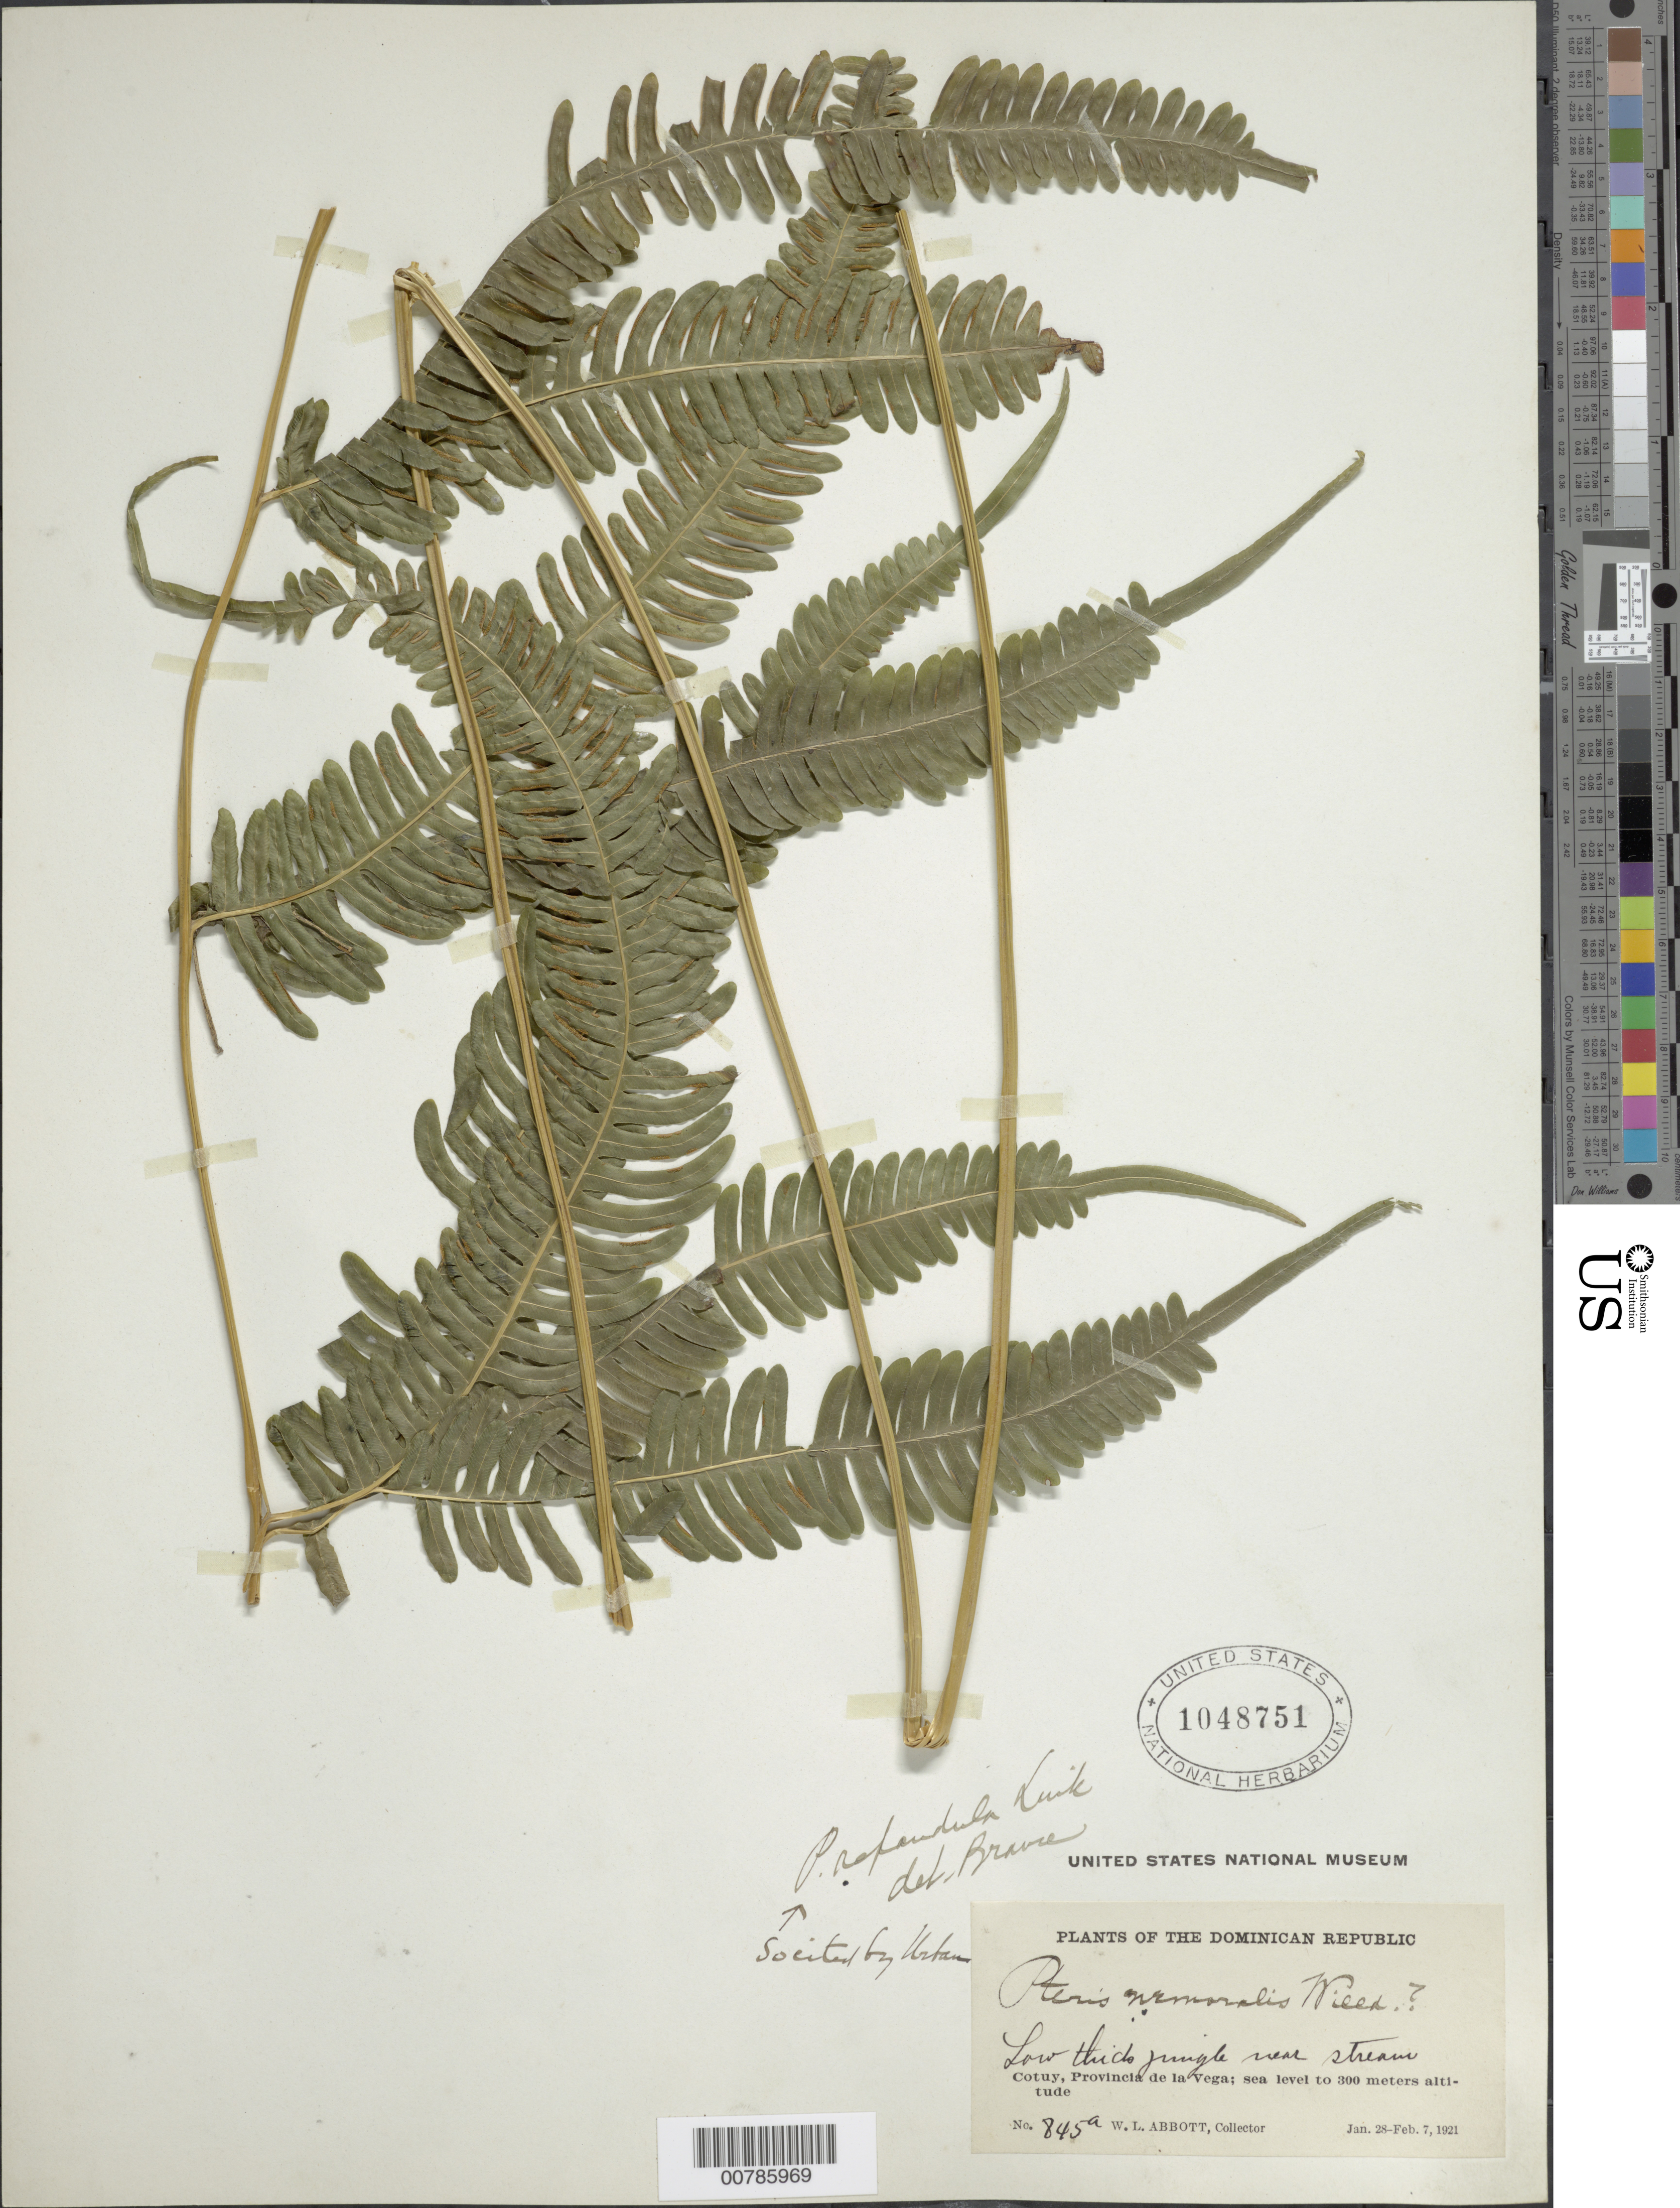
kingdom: Plantae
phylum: Tracheophyta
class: Polypodiopsida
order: Polypodiales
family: Pteridaceae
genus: Pteris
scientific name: Pteris quadriaurita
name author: Retz.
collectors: W. L. Abbott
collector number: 845a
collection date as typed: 28 Feb 1910 07 Feb 1921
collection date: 1910-02-28/1921-02-07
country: Dominican Republic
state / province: La Vega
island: Hispaniola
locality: Cotuy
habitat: Low thick jungle near stream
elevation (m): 0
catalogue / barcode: US 1048751